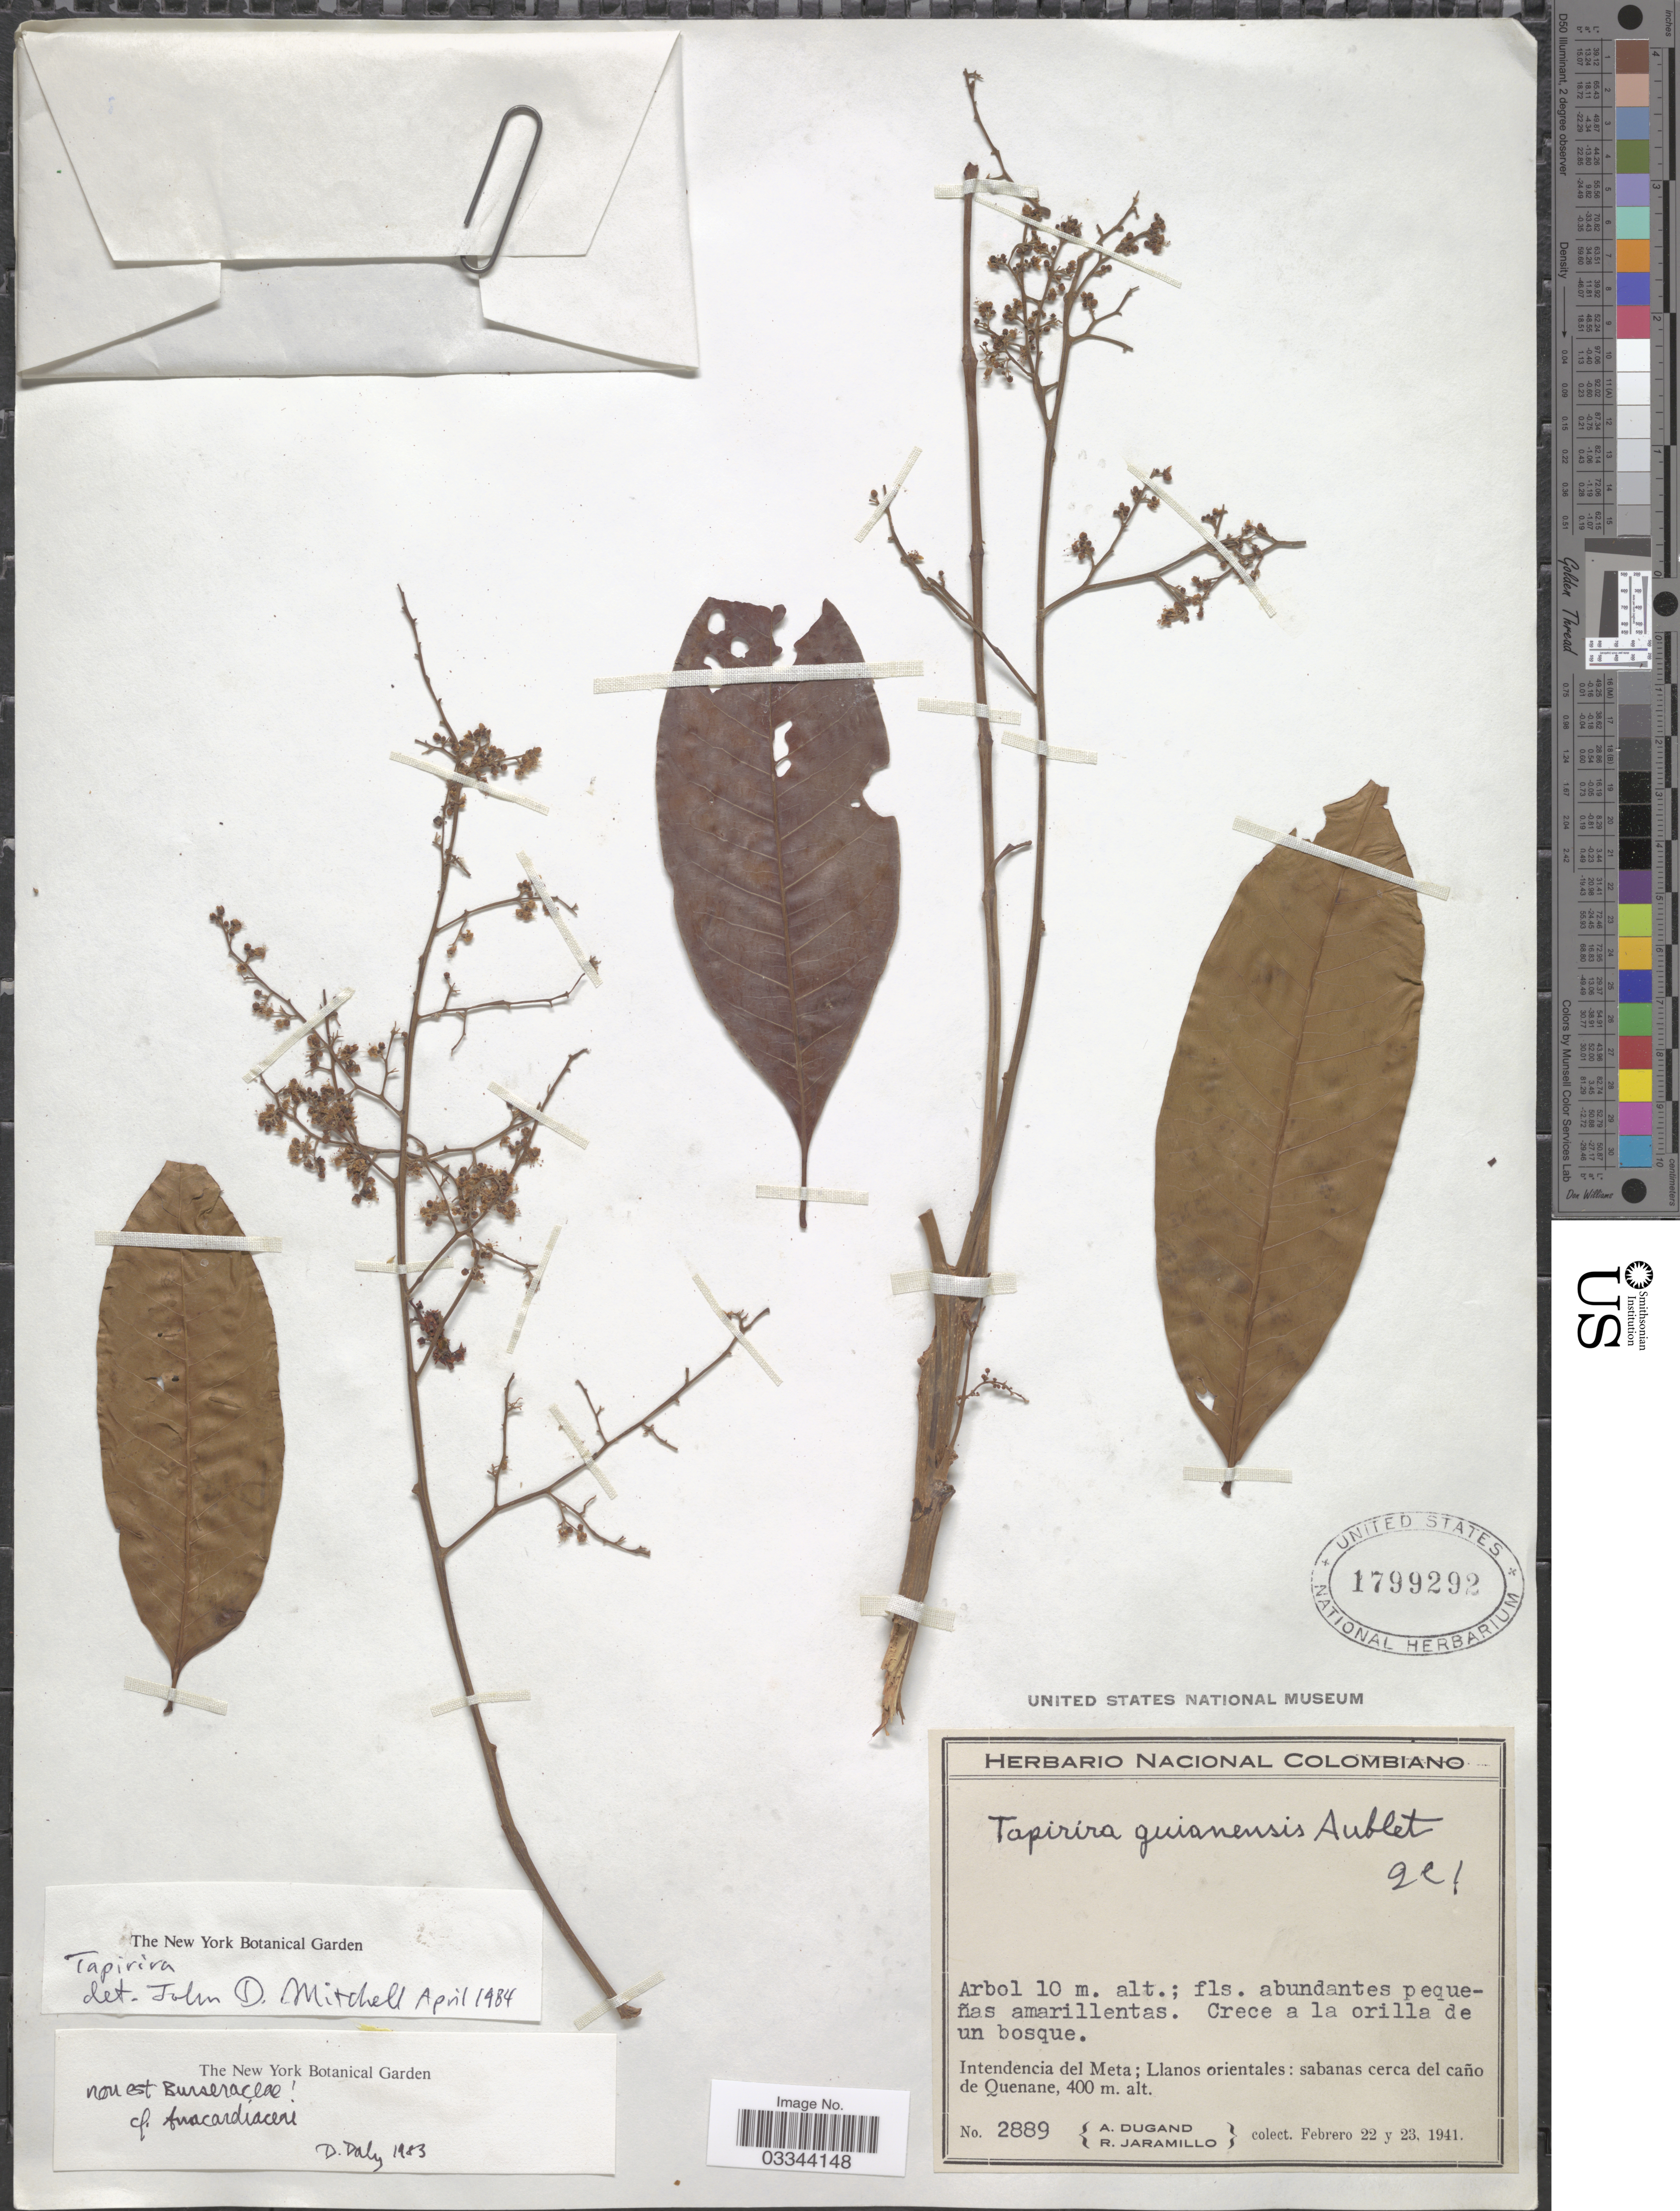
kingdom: Plantae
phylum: Tracheophyta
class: Magnoliopsida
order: Sapindales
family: Anacardiaceae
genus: Tapirira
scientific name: Tapirira guianensis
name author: Aubl.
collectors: A. Dugand & R. Jaramillo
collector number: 2889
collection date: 1941-02-22/1941-02-23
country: Colombia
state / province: Meta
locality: Intendencia del Meta; Llanos orientales: sabanas cerca del caño de Quenane.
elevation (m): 400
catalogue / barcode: US 1799292